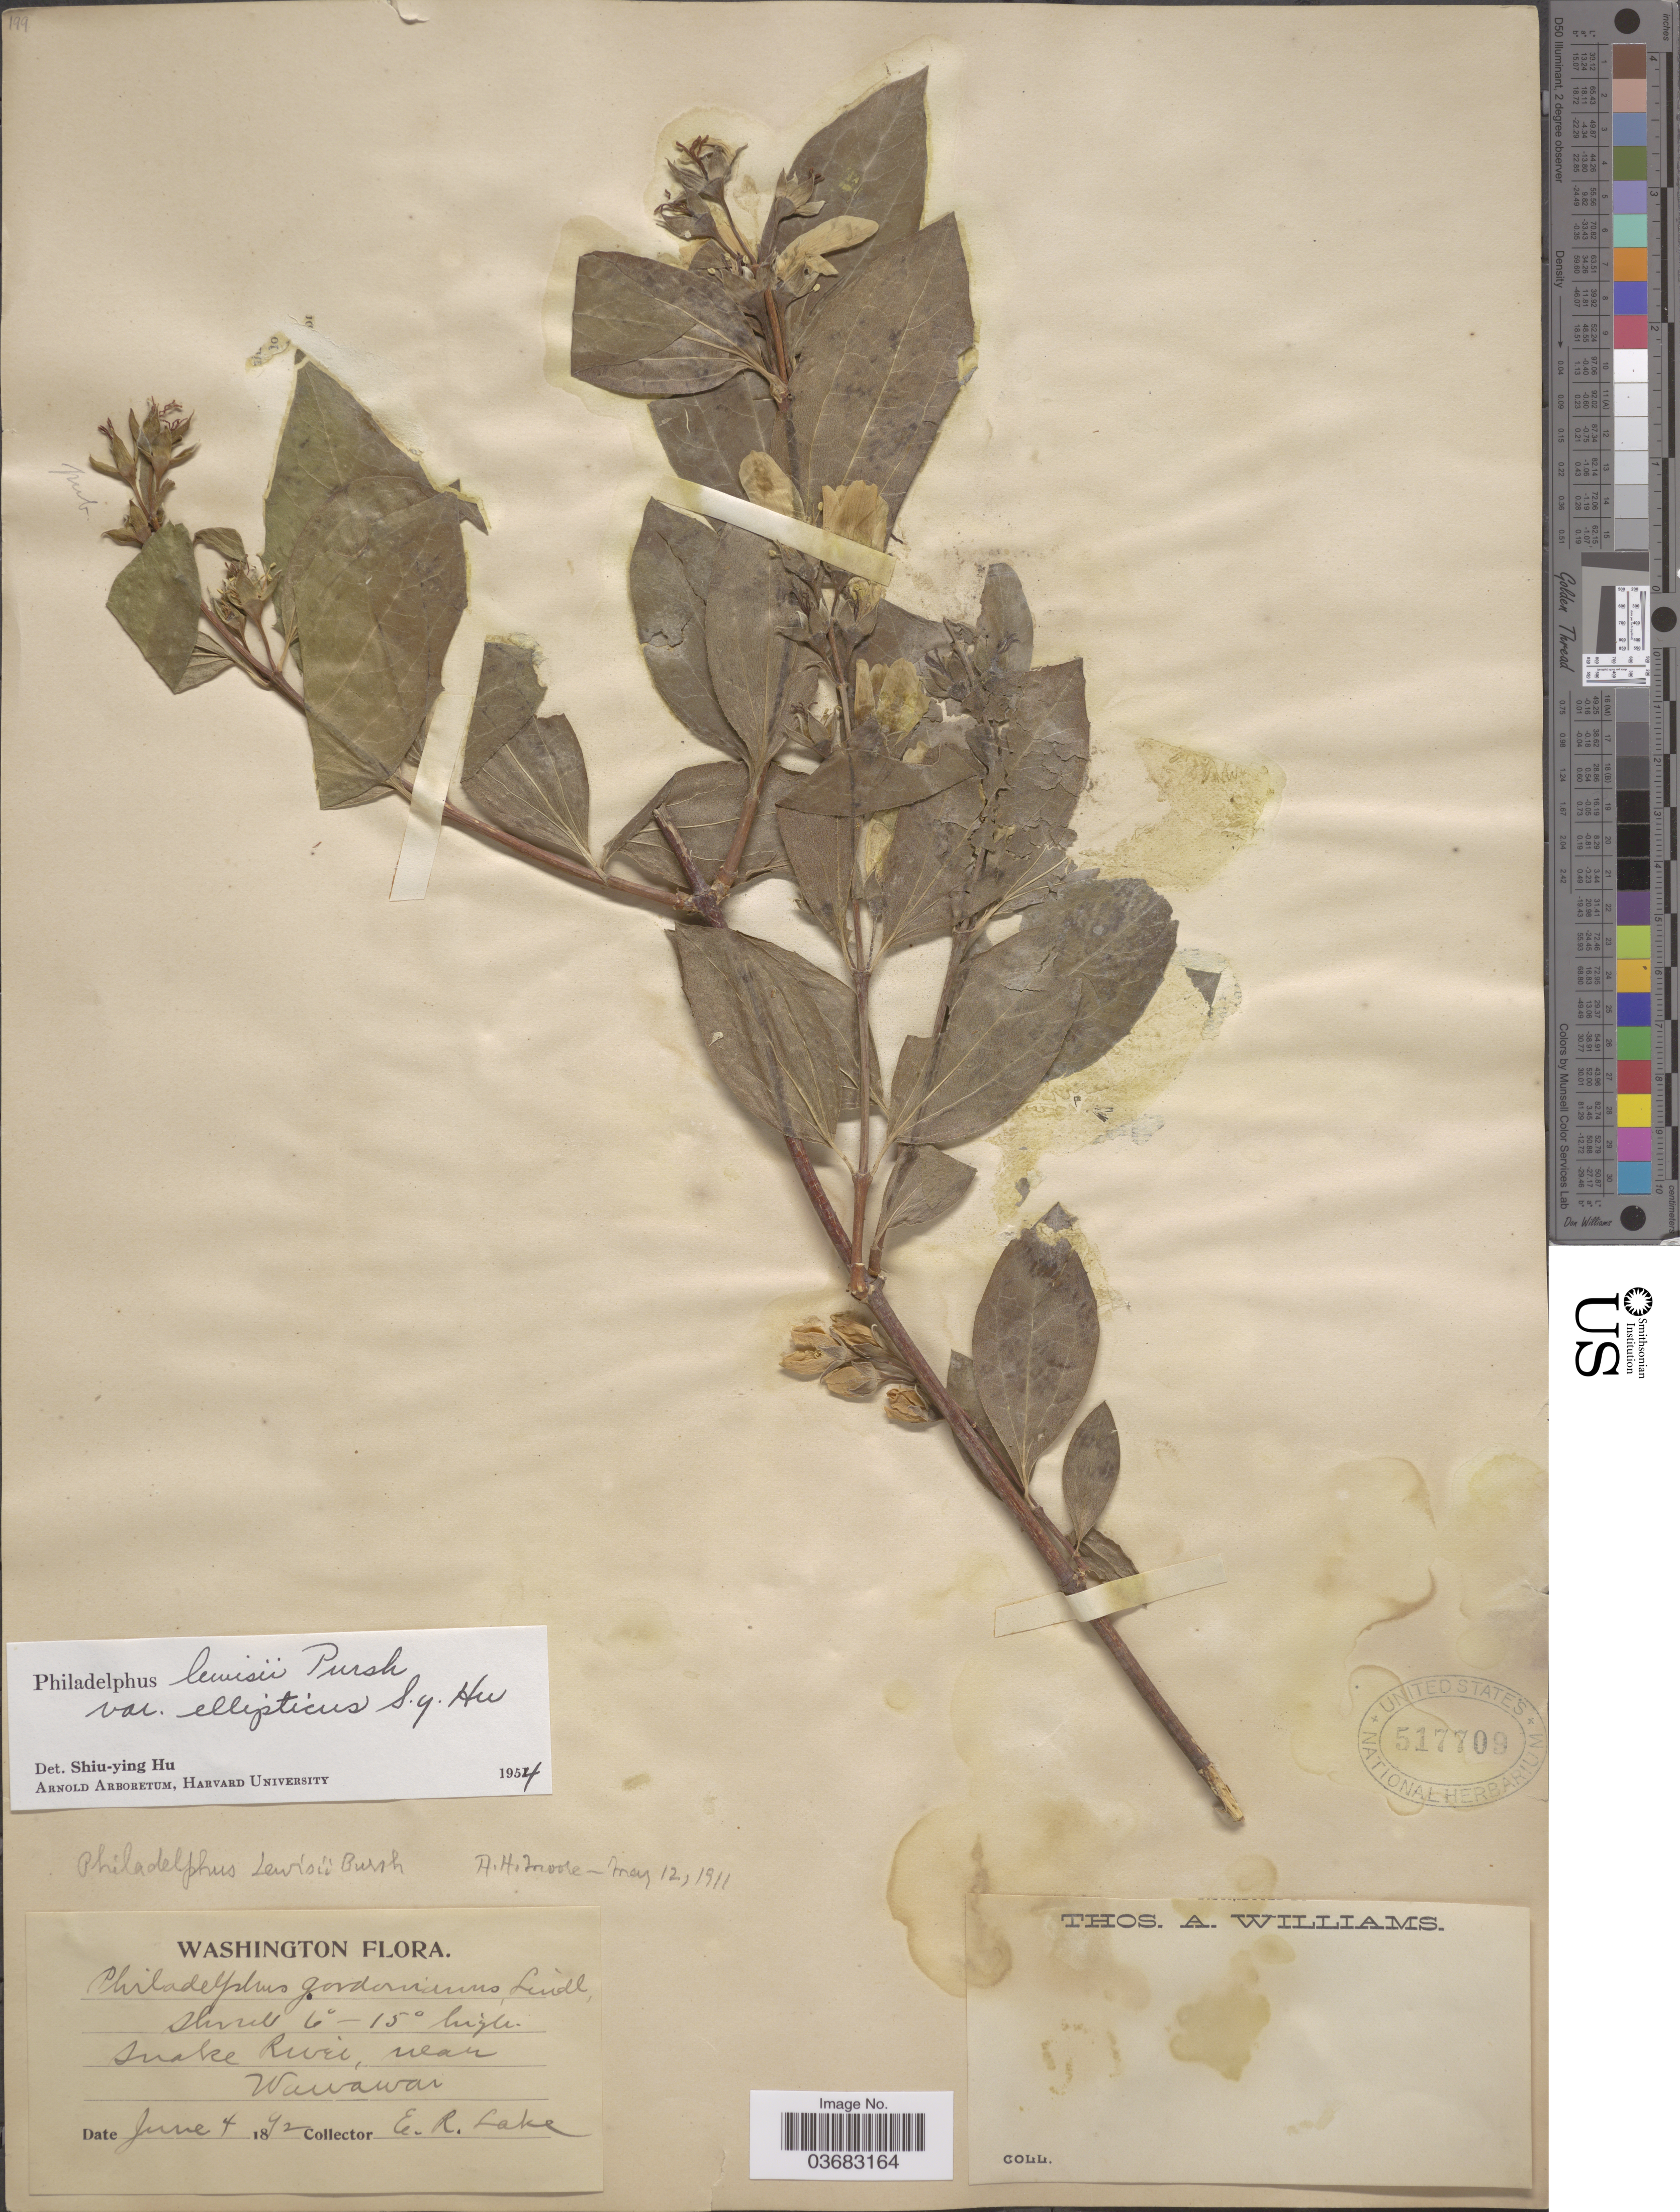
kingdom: Plantae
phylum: Tracheophyta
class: Magnoliopsida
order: Cornales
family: Hydrangeaceae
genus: Philadelphus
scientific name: Philadelphus lewisii var. ellipticus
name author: S.Y. Hu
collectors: E. Lake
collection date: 1892-06-04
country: United States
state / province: Washington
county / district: Whitman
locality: Snake River, near Wawawai.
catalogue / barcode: US 517709